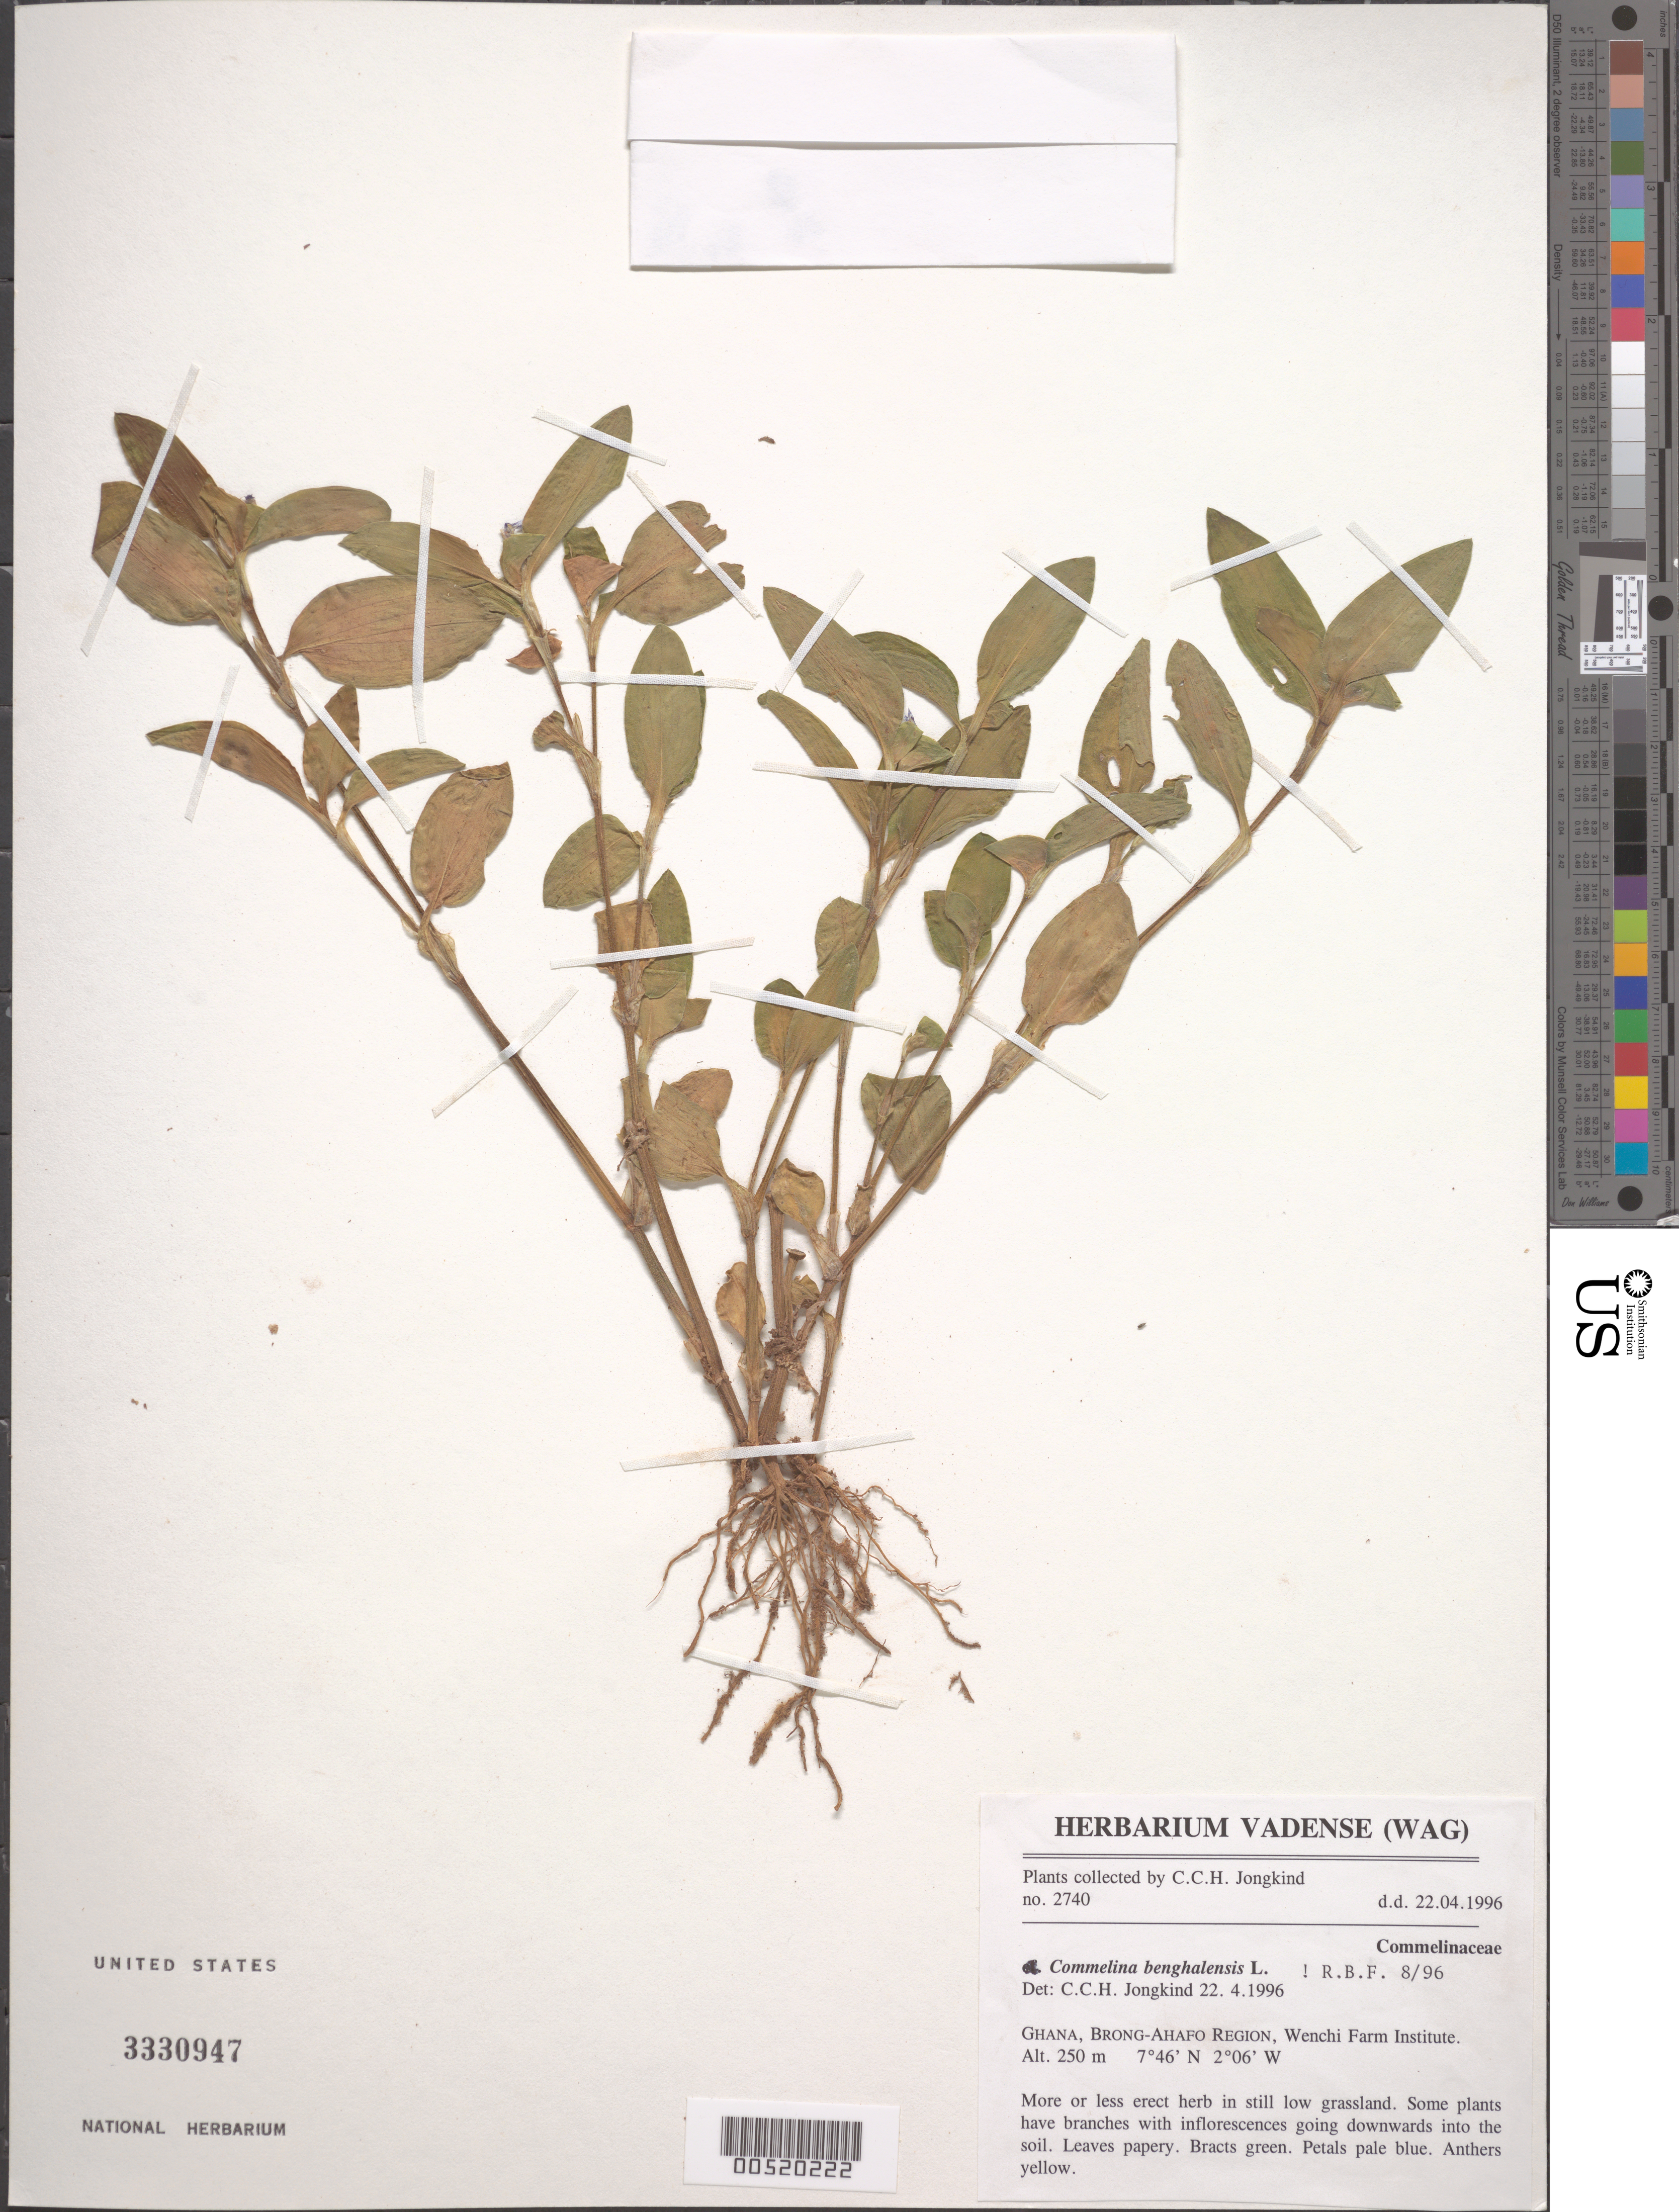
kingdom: Plantae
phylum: Tracheophyta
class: Liliopsida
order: Commelinales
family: Commelinaceae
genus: Commelina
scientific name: Commelina benghalensis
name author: L.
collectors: C. C. Jongkind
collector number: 2740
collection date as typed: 22 Apr 1996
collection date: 1996-04-22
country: Ghana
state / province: Brong-ahafo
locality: Wenchi farm institute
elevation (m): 250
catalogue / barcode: US 3330947